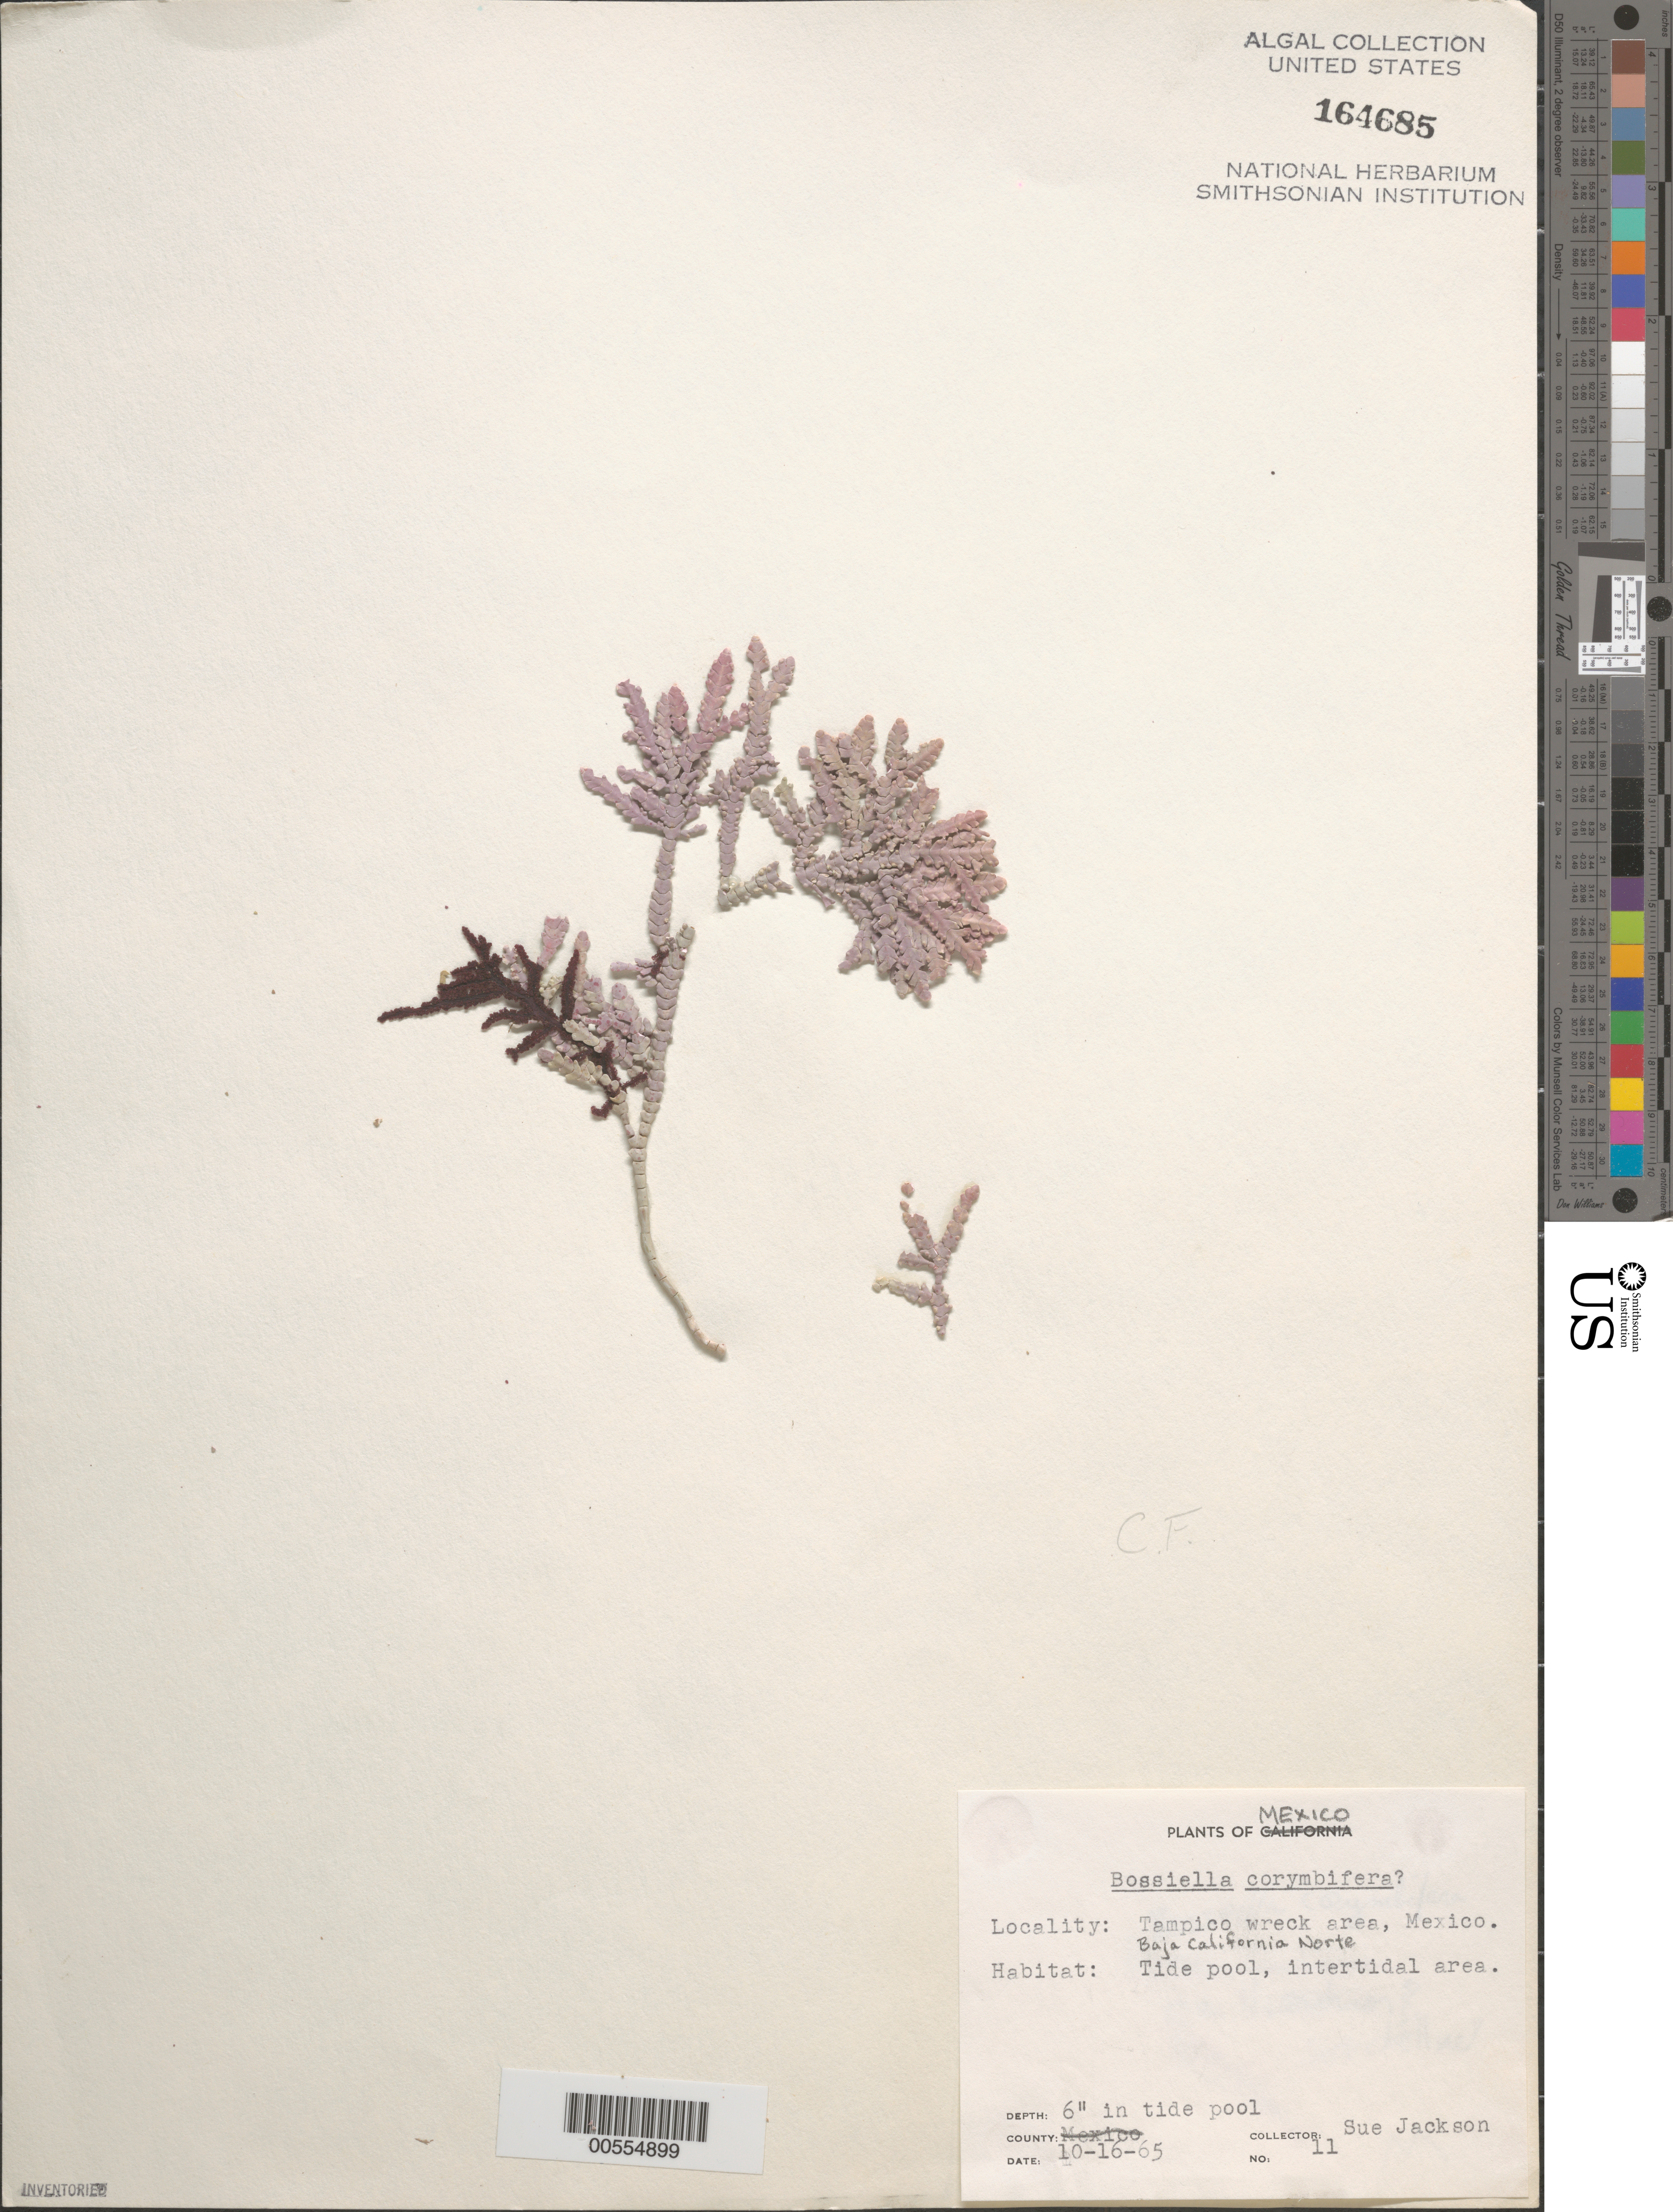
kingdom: Plantae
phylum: Rhodophyta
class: Florideophyceae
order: Corallinales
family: Corallinaceae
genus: Bossiella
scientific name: Bossiella californica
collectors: S. Jackson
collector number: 11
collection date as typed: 16 Oct 1965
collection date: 1965-10-16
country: Mexico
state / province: Baja California Norte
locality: Tampico Wreck area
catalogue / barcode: US 164685